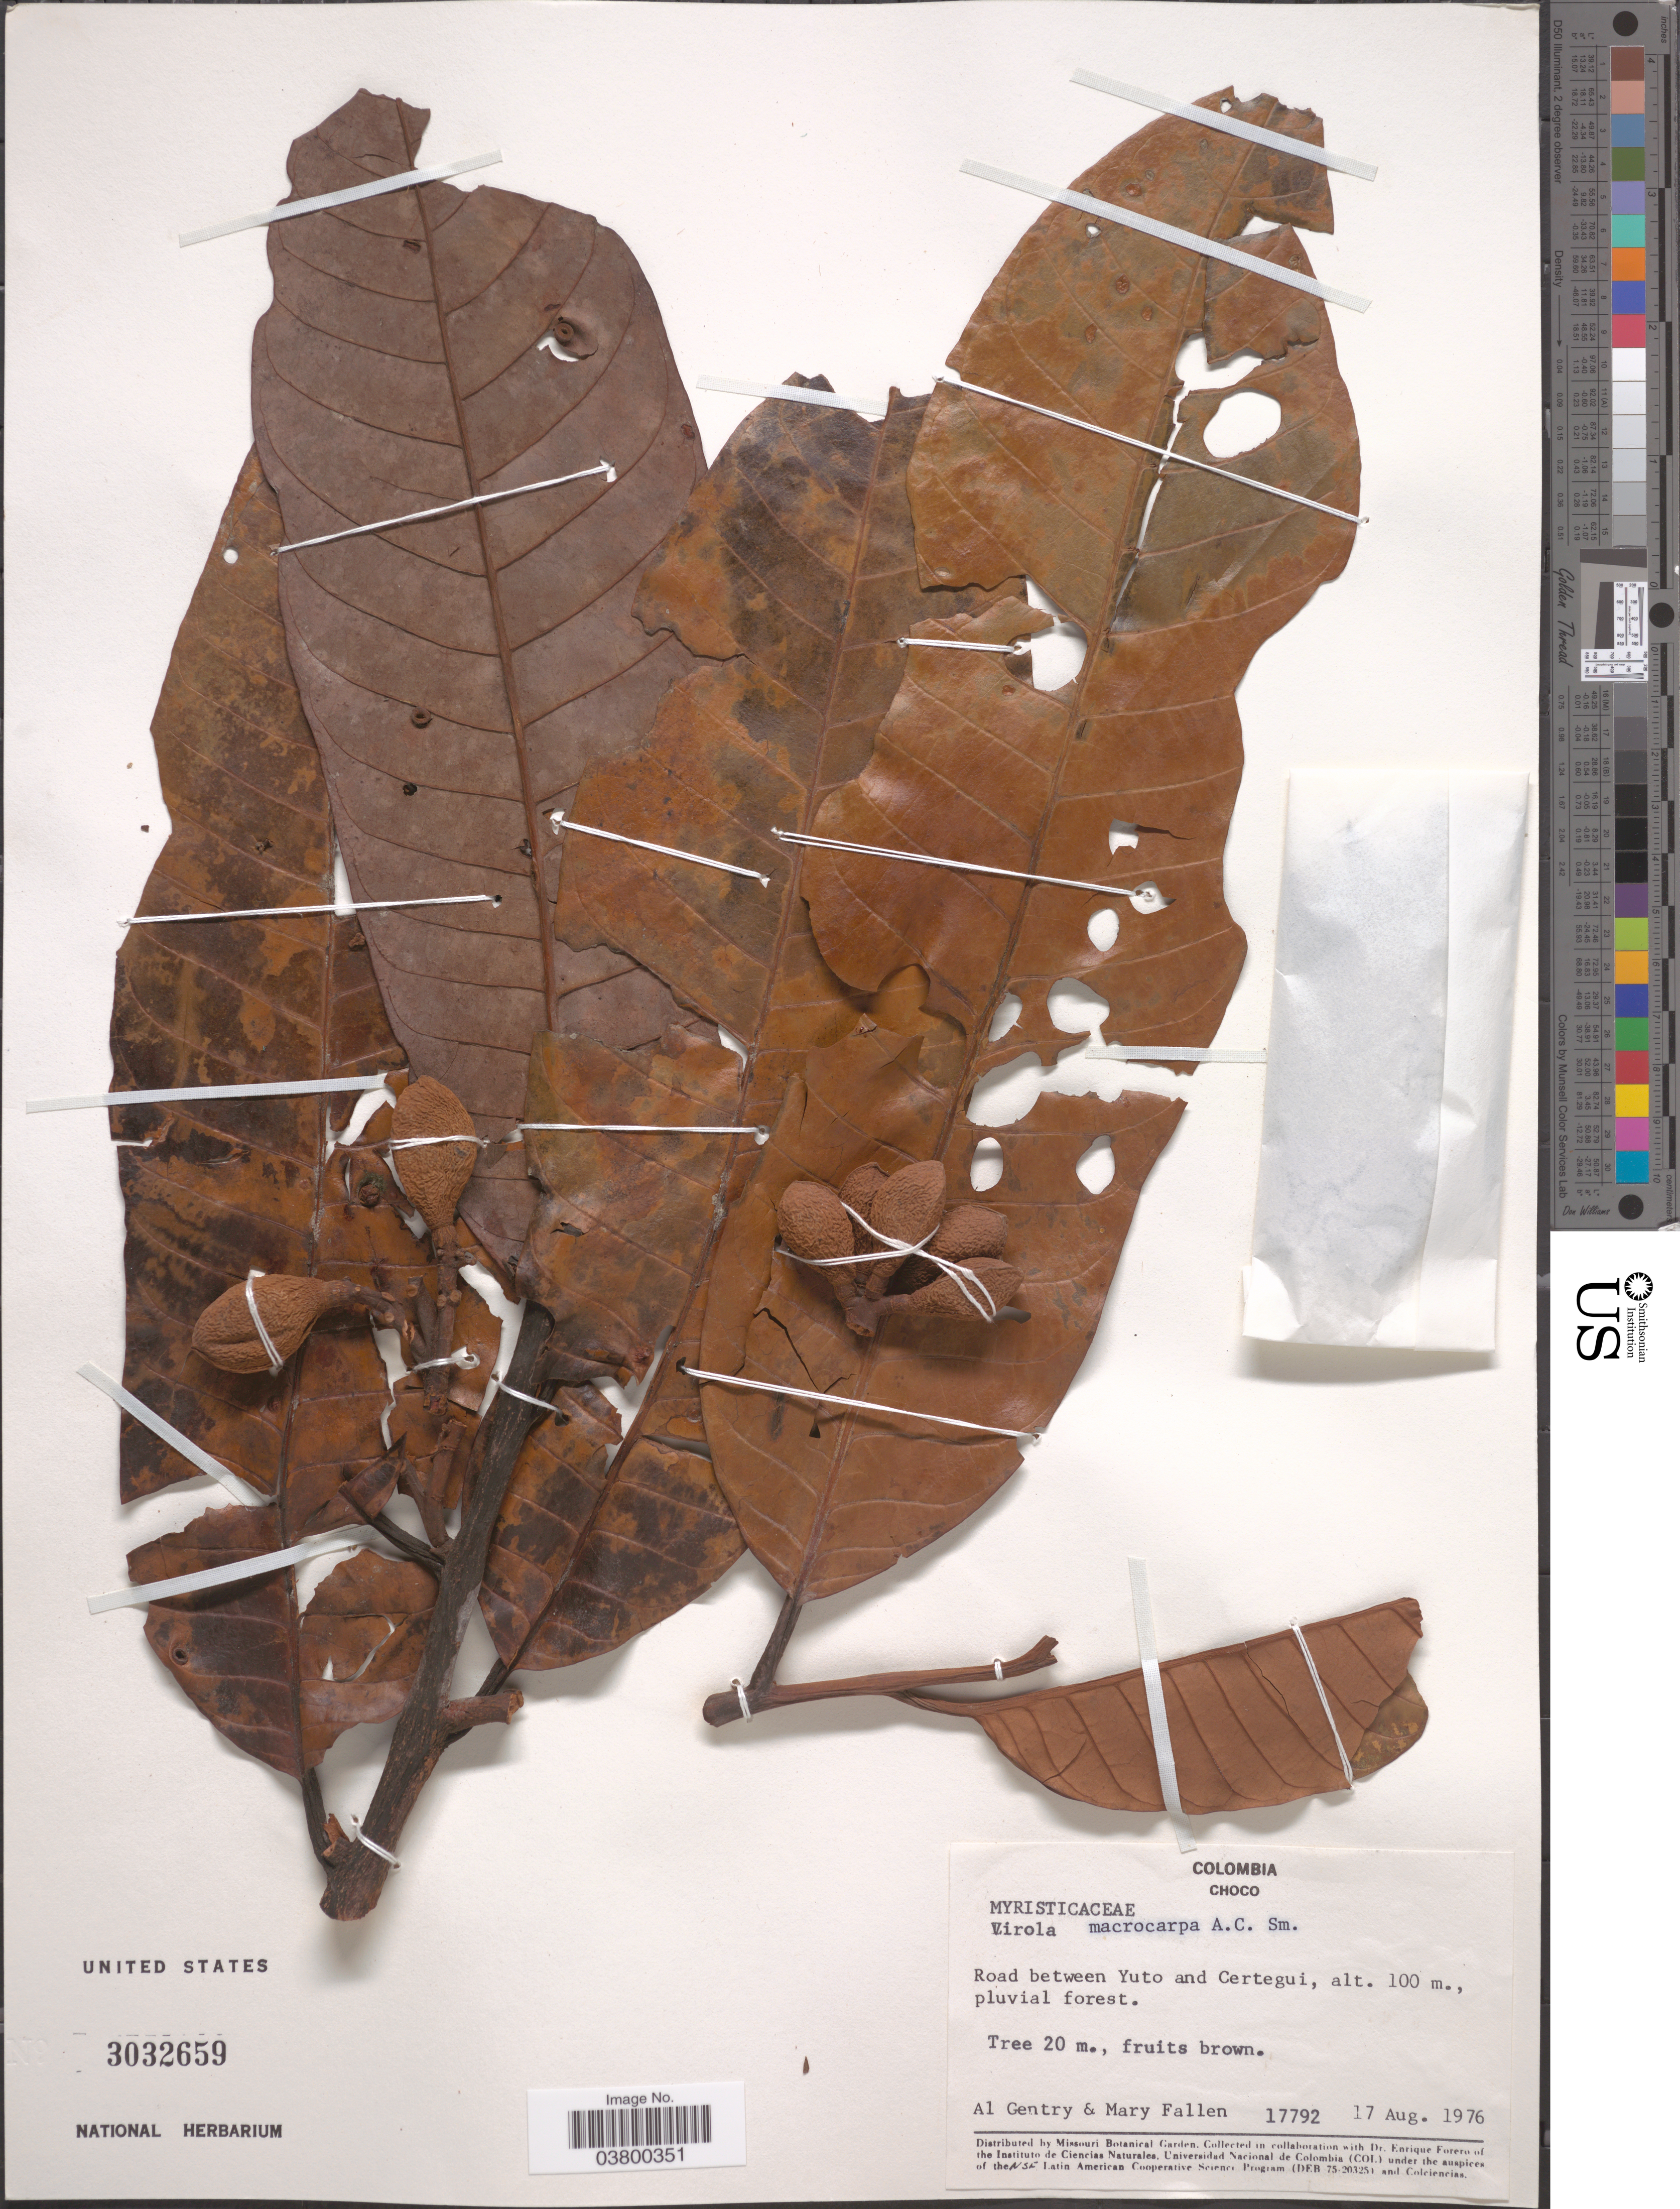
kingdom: Plantae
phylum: Tracheophyta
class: Magnoliopsida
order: Magnoliales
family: Myristicaceae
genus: Virola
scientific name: Virola macrocarpa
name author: A.C. Sm.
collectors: A. H. Gentry & M. Fallen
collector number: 17792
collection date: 1976-08-17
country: Colombia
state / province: Chocó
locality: Road between Yuto and Certegui.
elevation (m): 100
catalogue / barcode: US 3032659